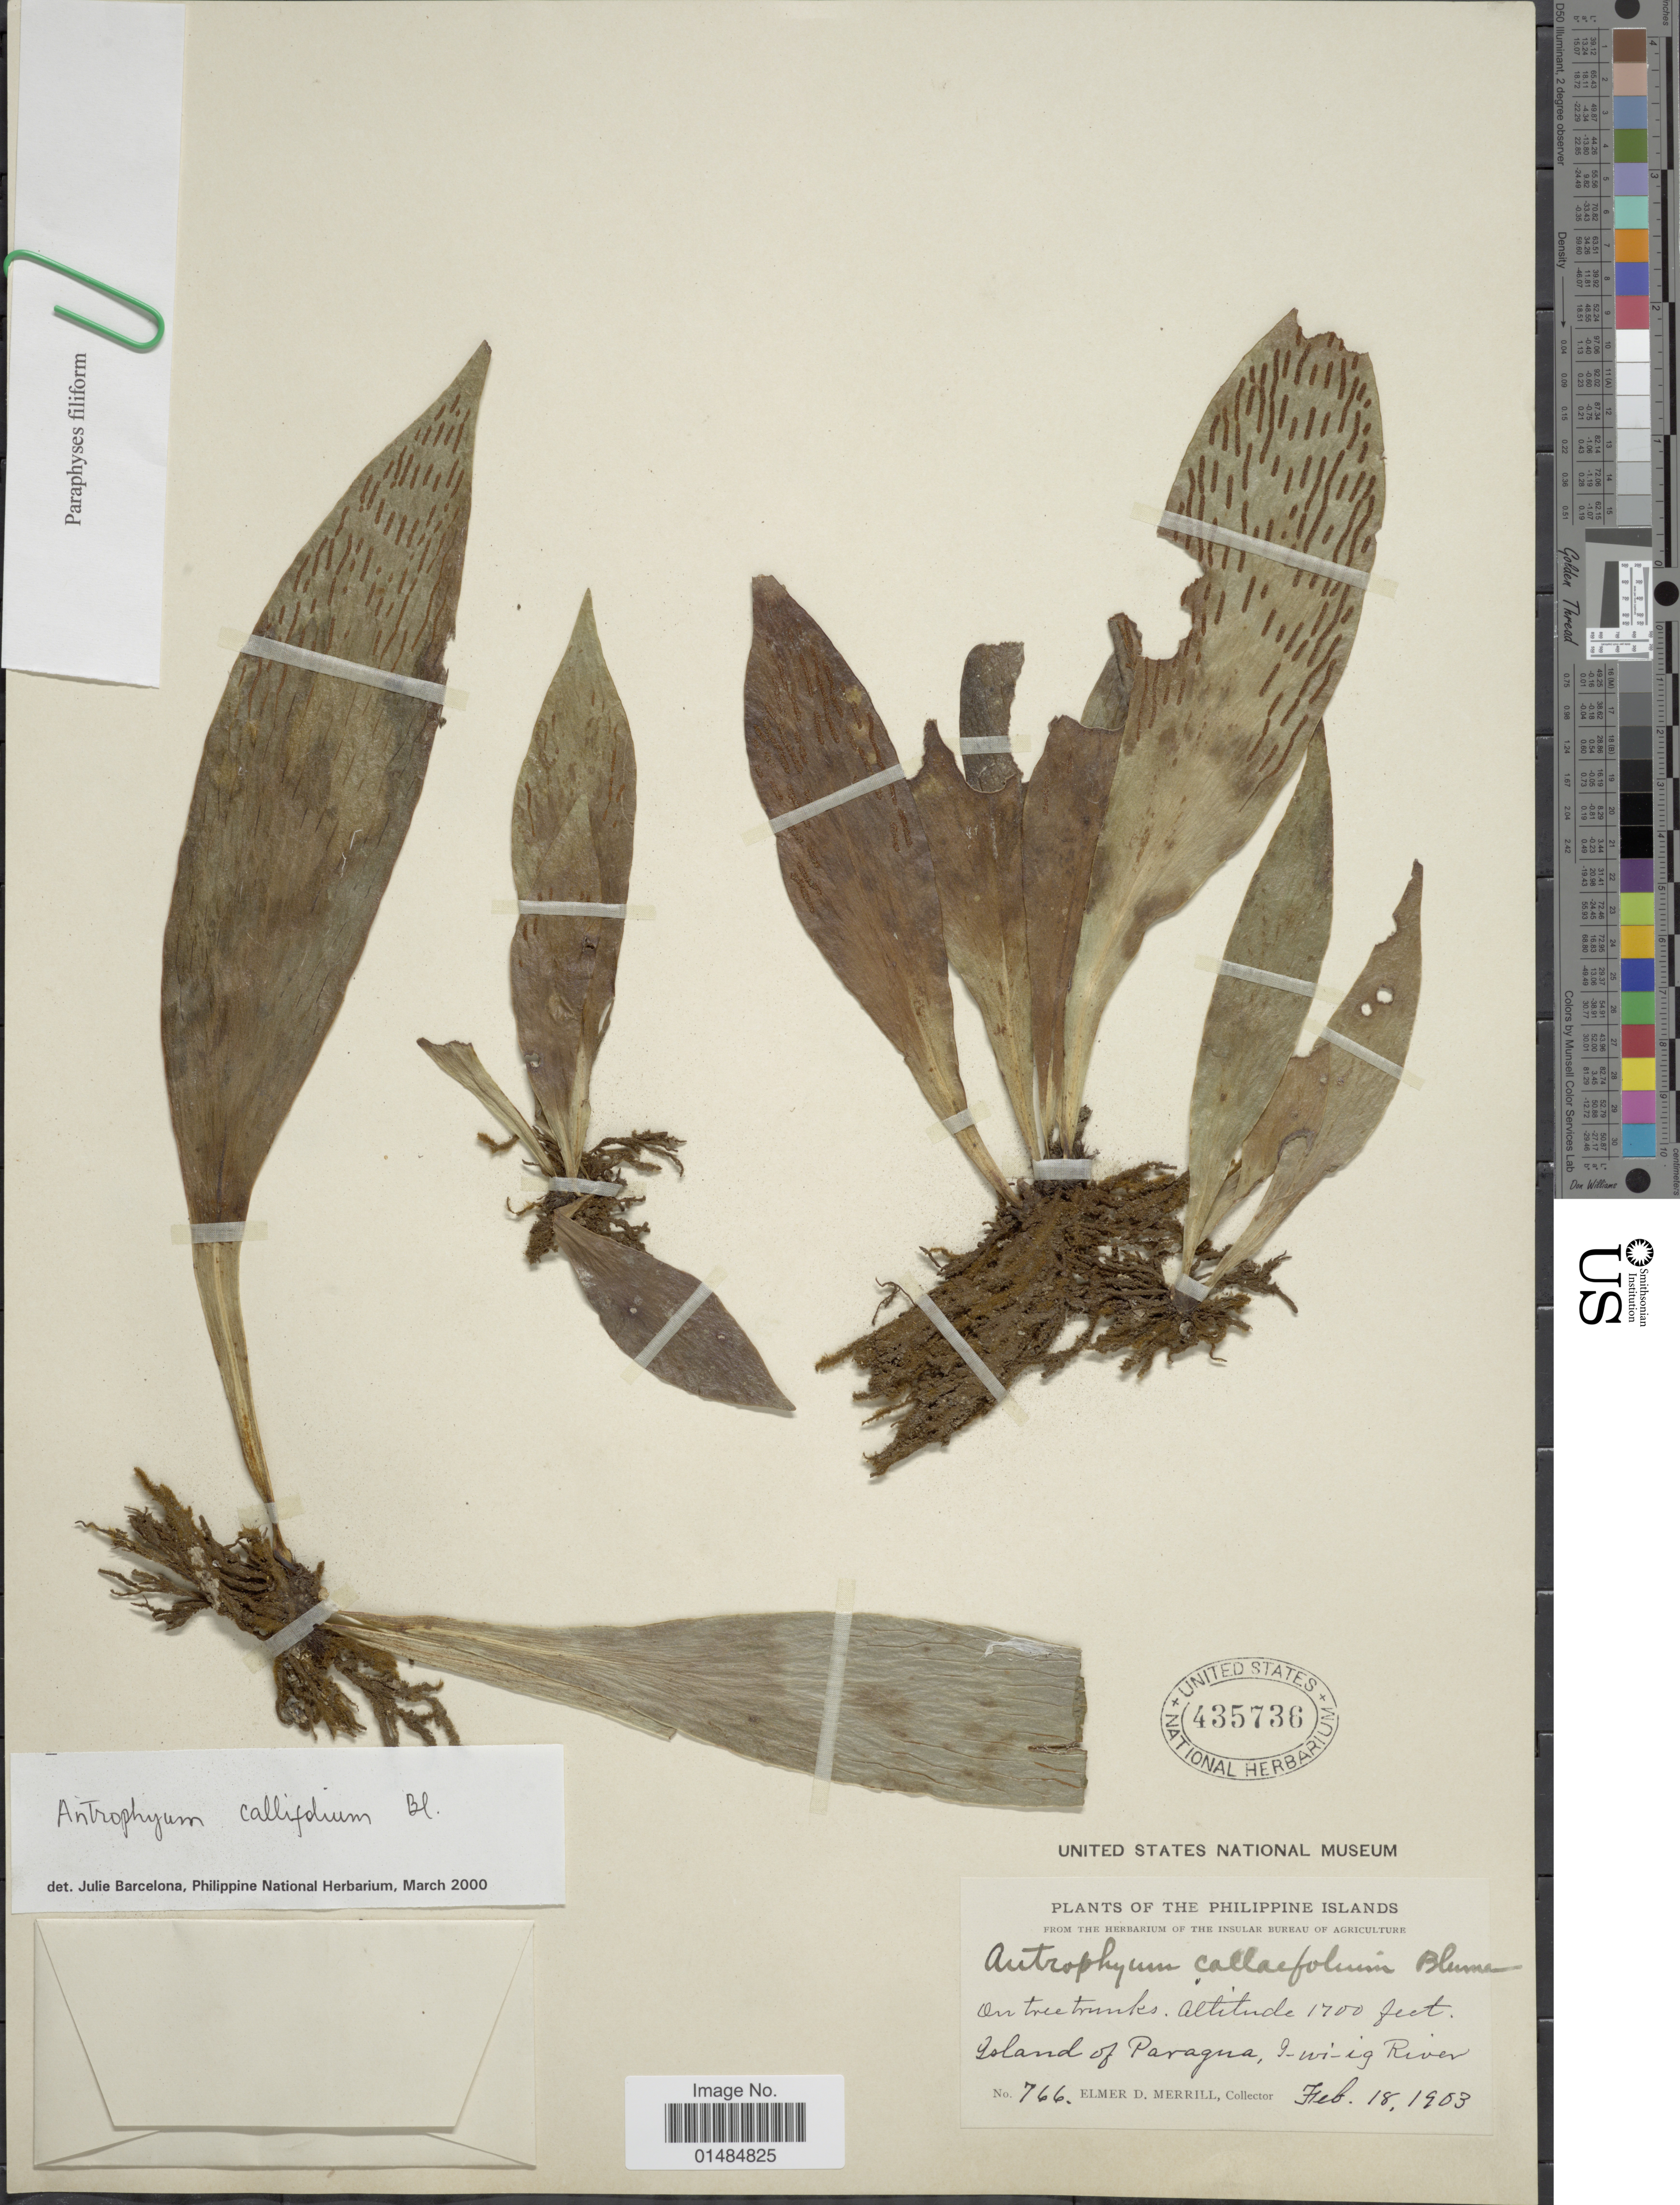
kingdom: Plantae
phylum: Tracheophyta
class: Polypodiopsida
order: Polypodiales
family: Pteridaceae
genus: Antrophyum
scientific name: Antrophyum callifolium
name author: Blume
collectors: E. D. Merrill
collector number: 766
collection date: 1903-02-18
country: Philippines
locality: Island of Paragua, I-wi-ig River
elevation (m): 518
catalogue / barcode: US 435736